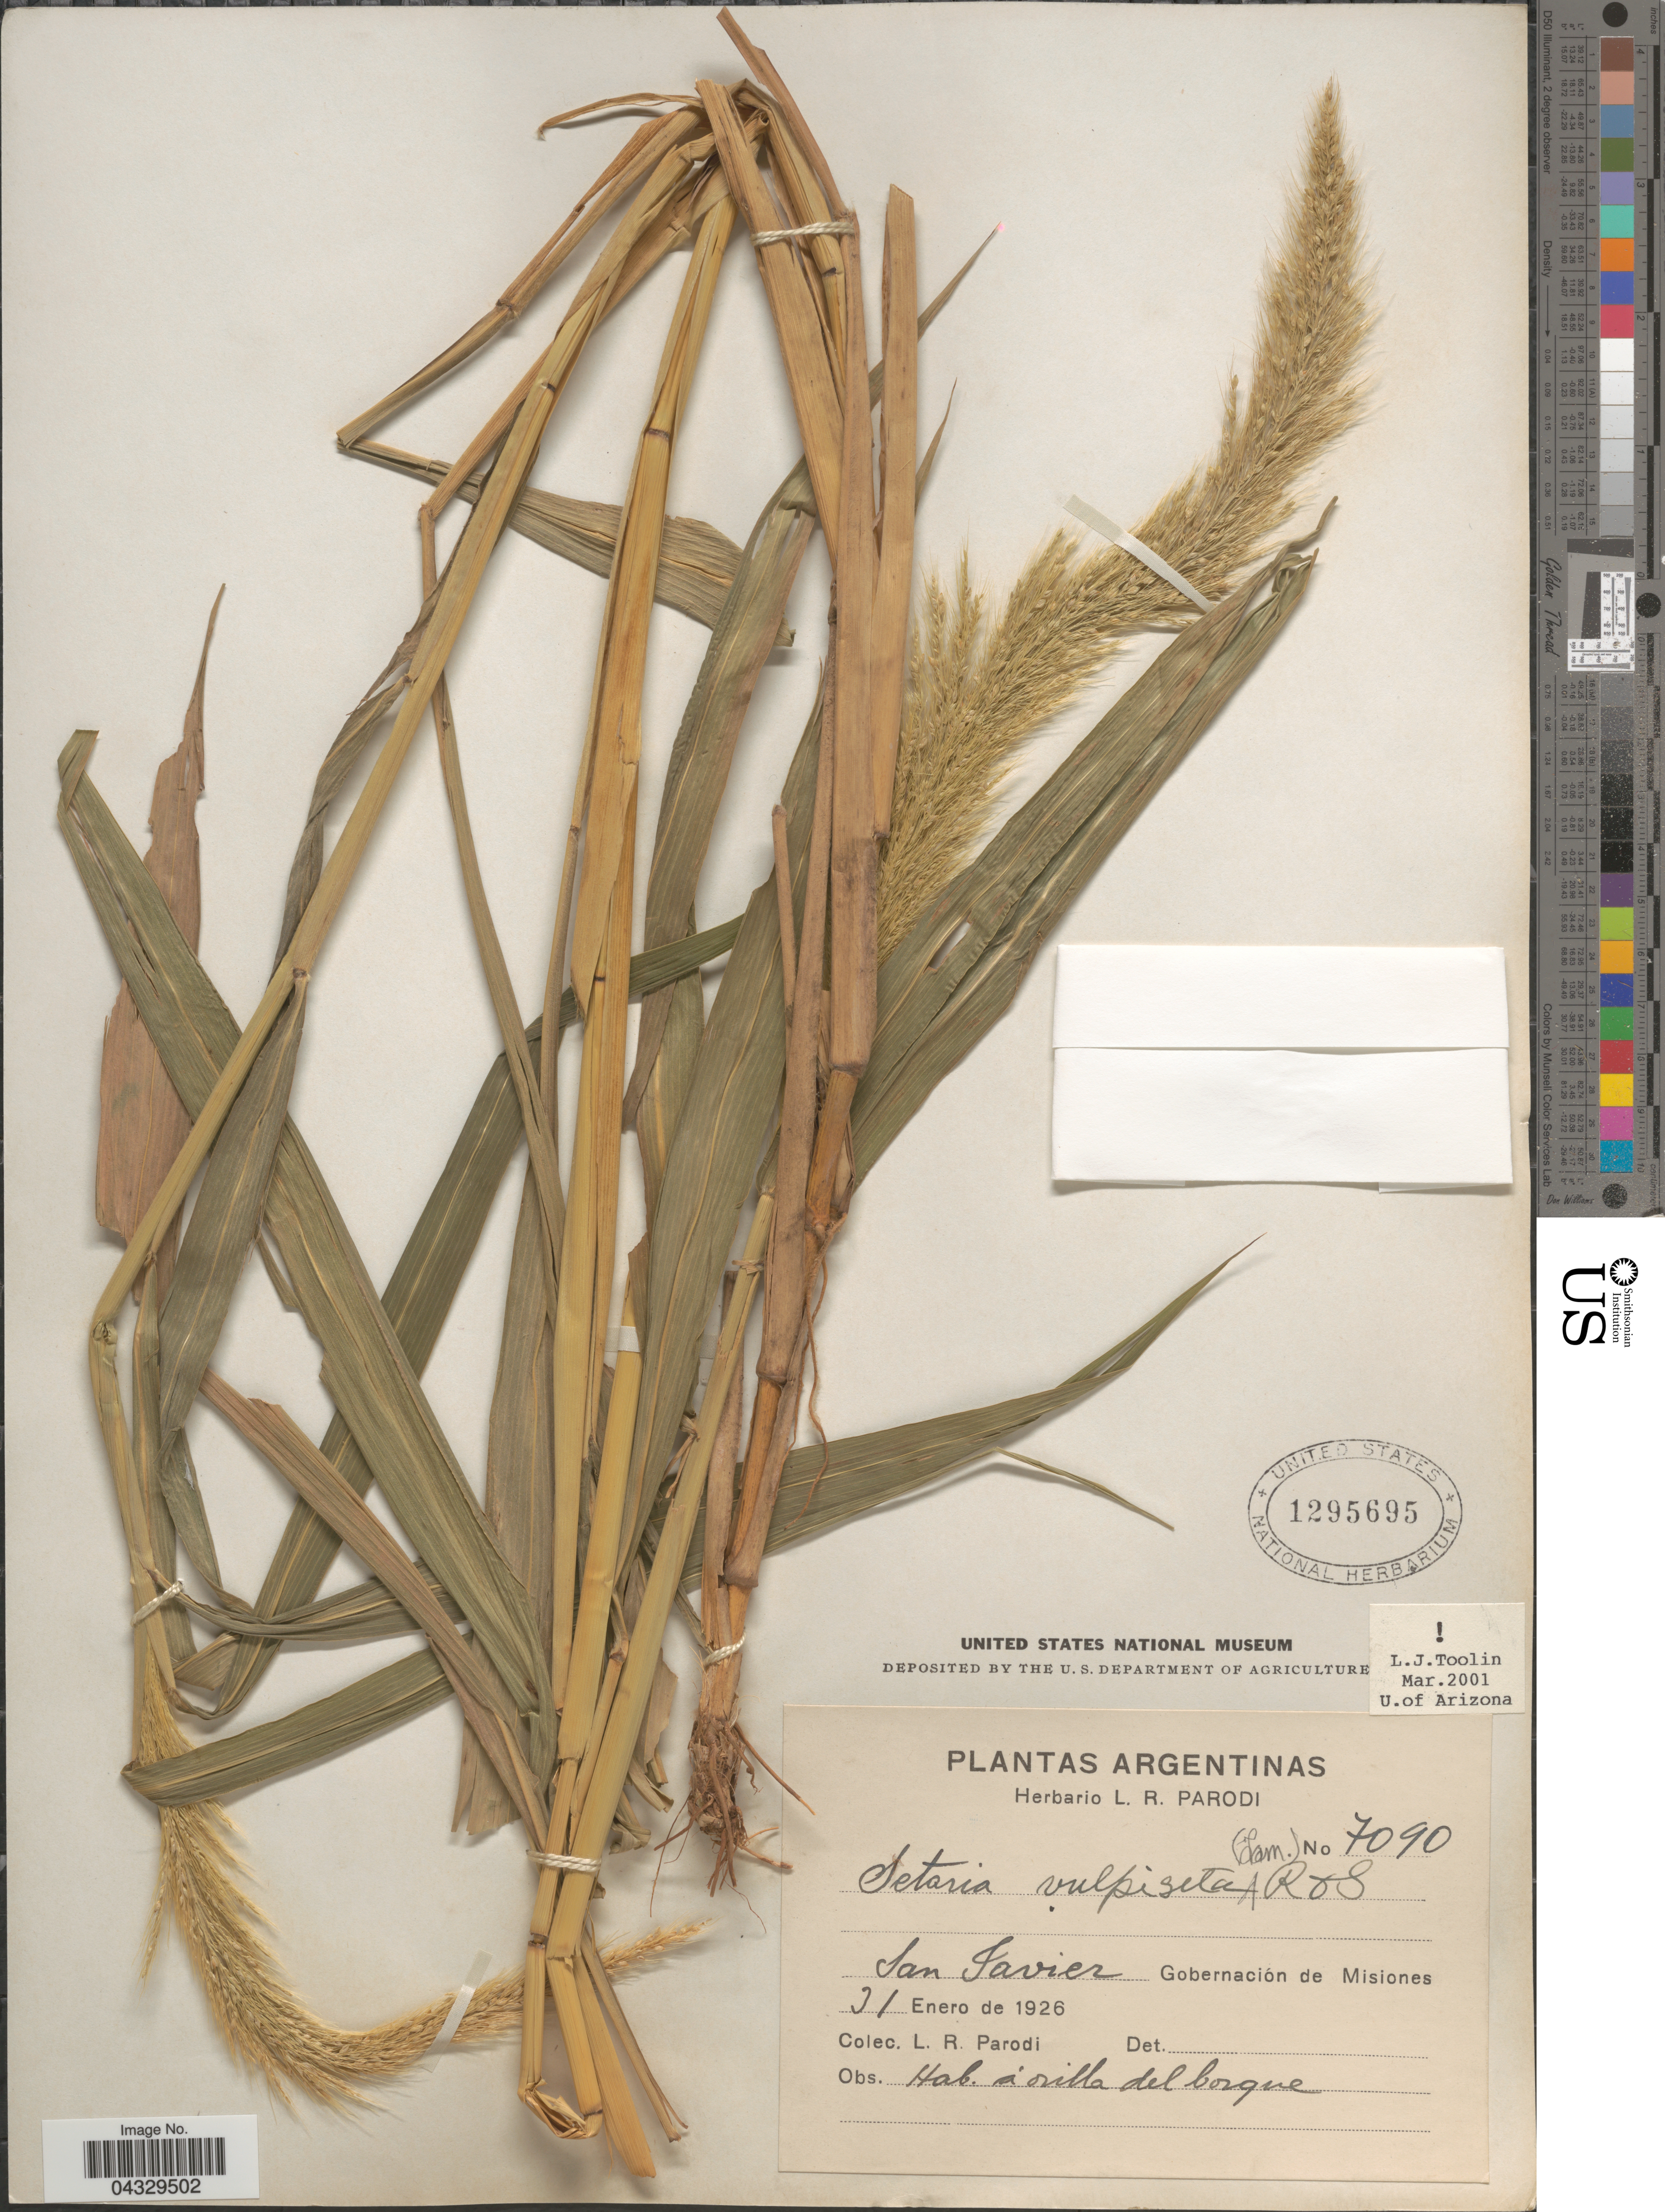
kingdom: Plantae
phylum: Tracheophyta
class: Liliopsida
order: Poales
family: Poaceae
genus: Setaria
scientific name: Setaria vulpiseta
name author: (Lam.) Roem. & Schult.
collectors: L. R. Parodi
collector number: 7090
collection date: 1926-01-31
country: Argentina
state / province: Misiones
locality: San Javier Gobernación de Misiones.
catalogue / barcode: US 1295695